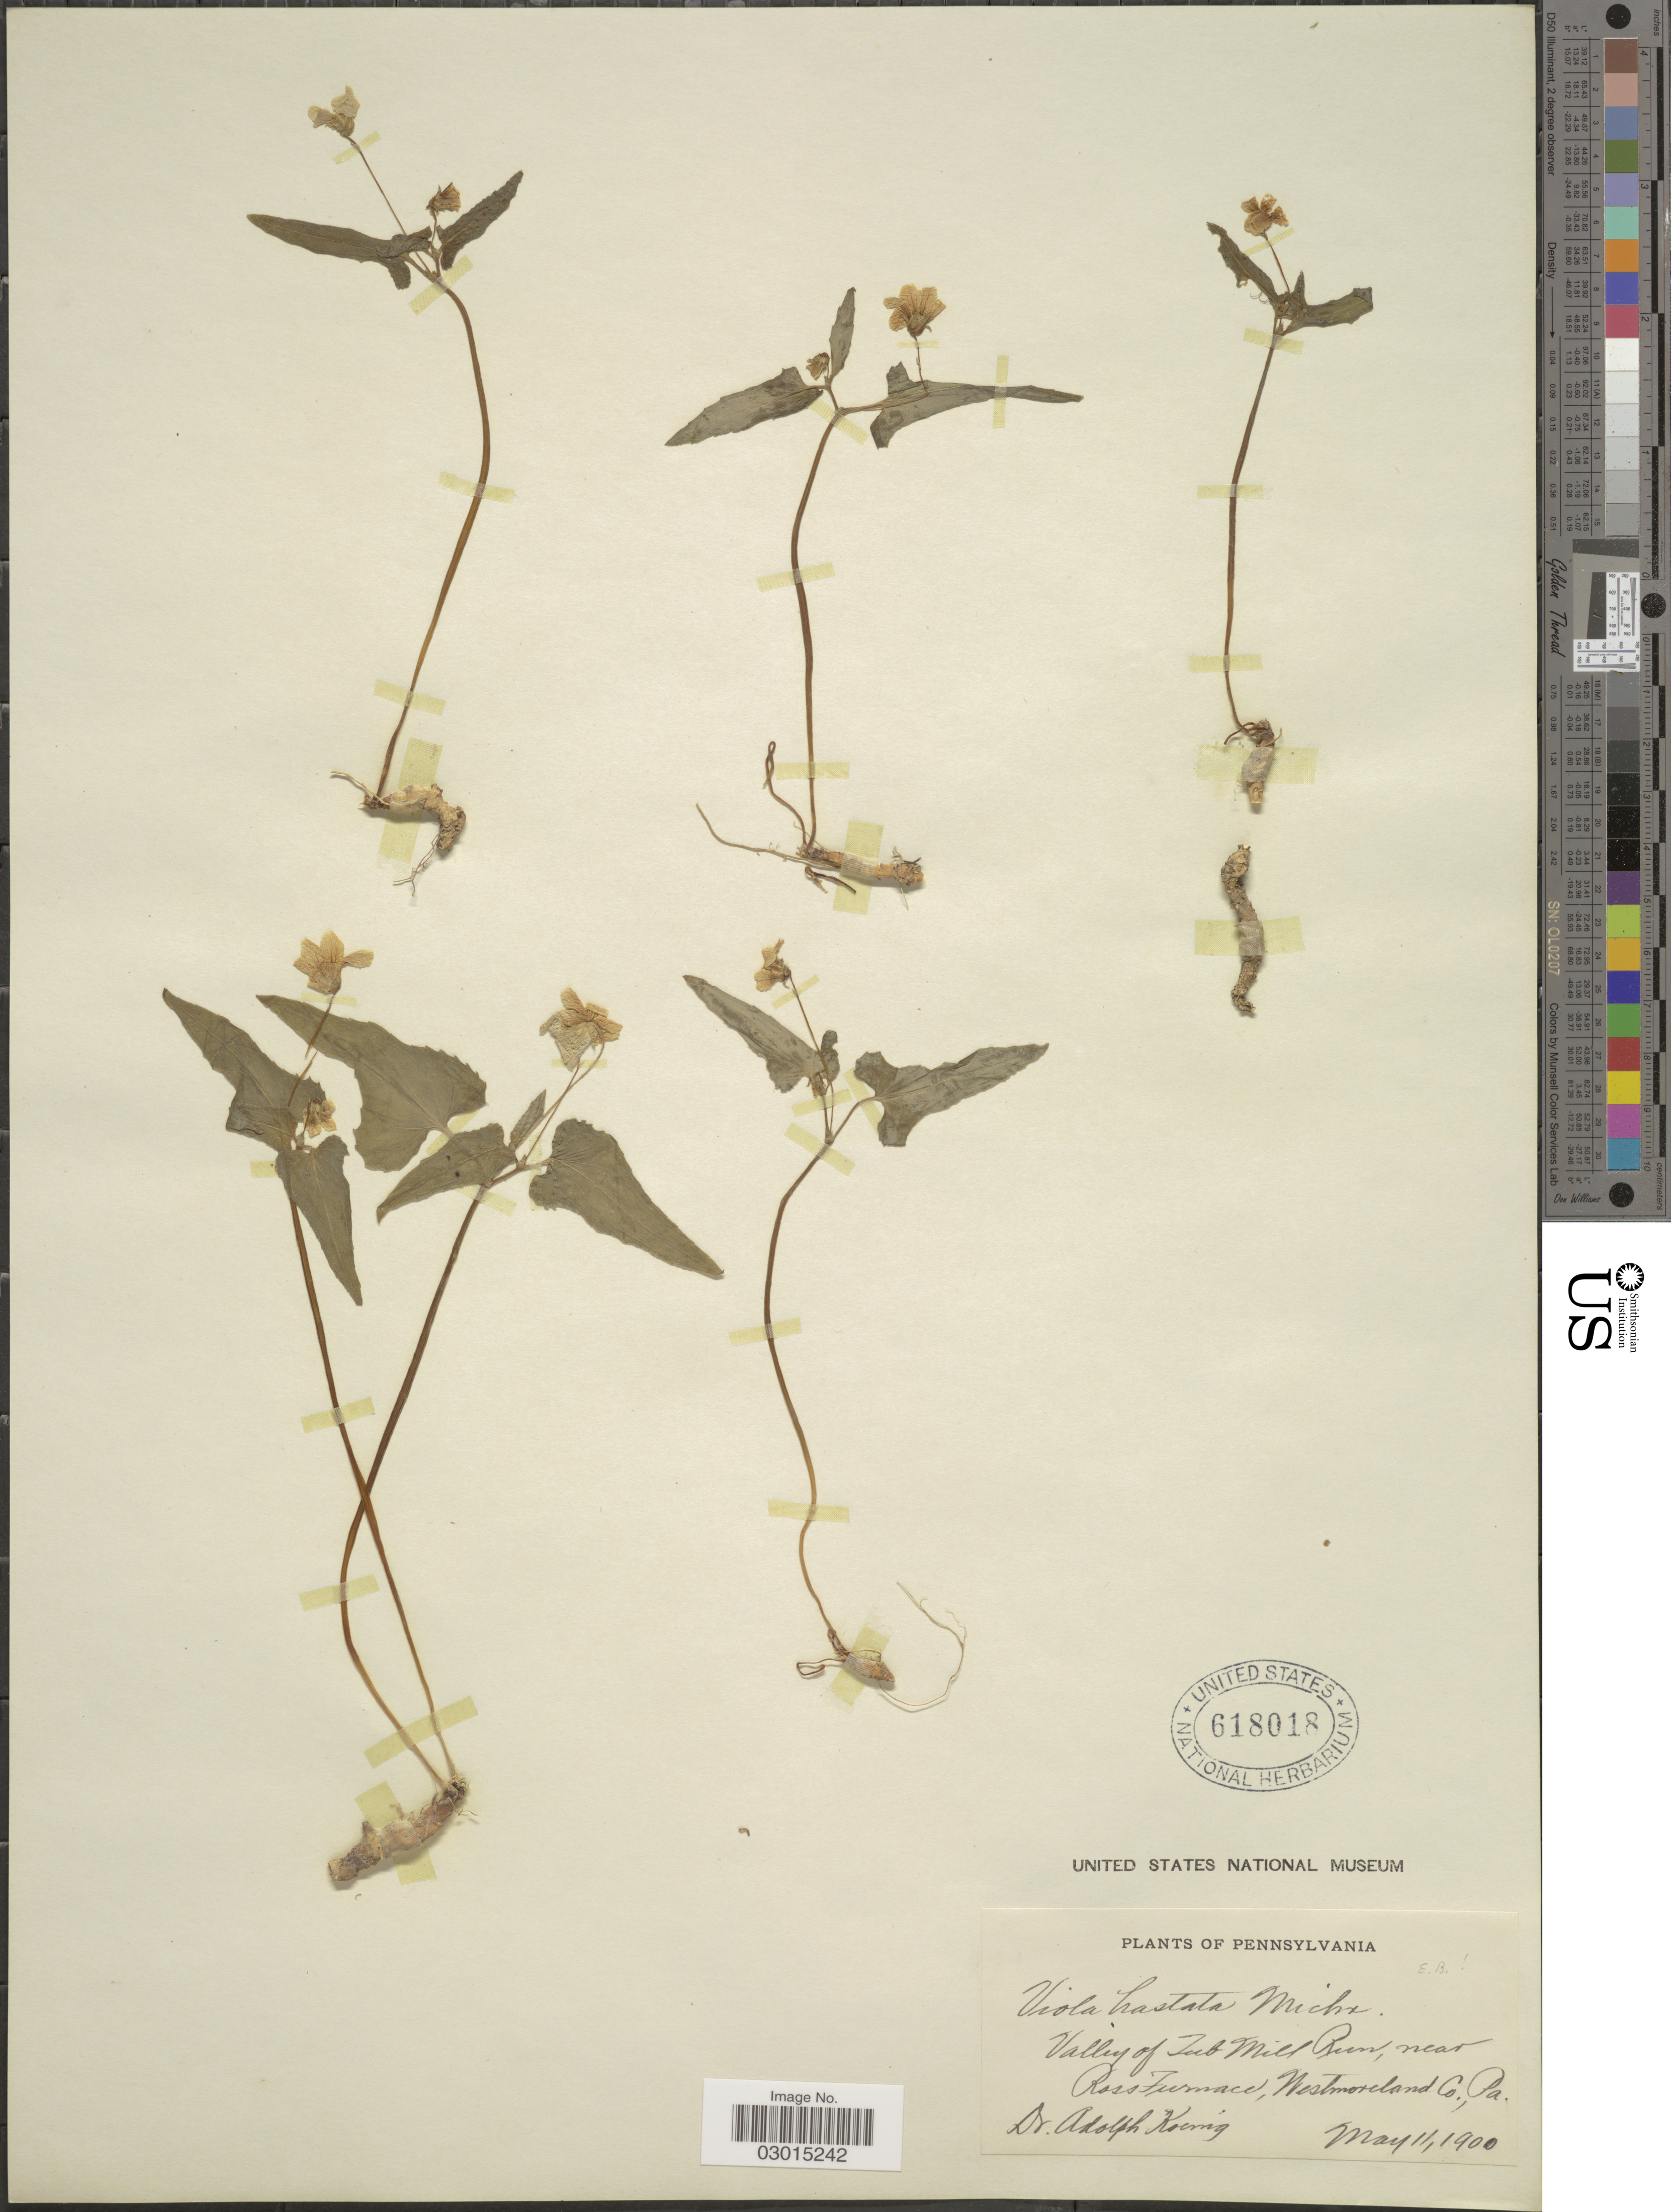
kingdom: Plantae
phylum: Tracheophyta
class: Magnoliopsida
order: Malpighiales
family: Violaceae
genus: Viola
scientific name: Viola hastata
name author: Michx.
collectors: A. Koenig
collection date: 1900-05-11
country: United States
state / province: Pennsylvania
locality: Valley of Tub Mill Run, near Ross Furnace, Westmoreland Co., Pa.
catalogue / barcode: US 618018